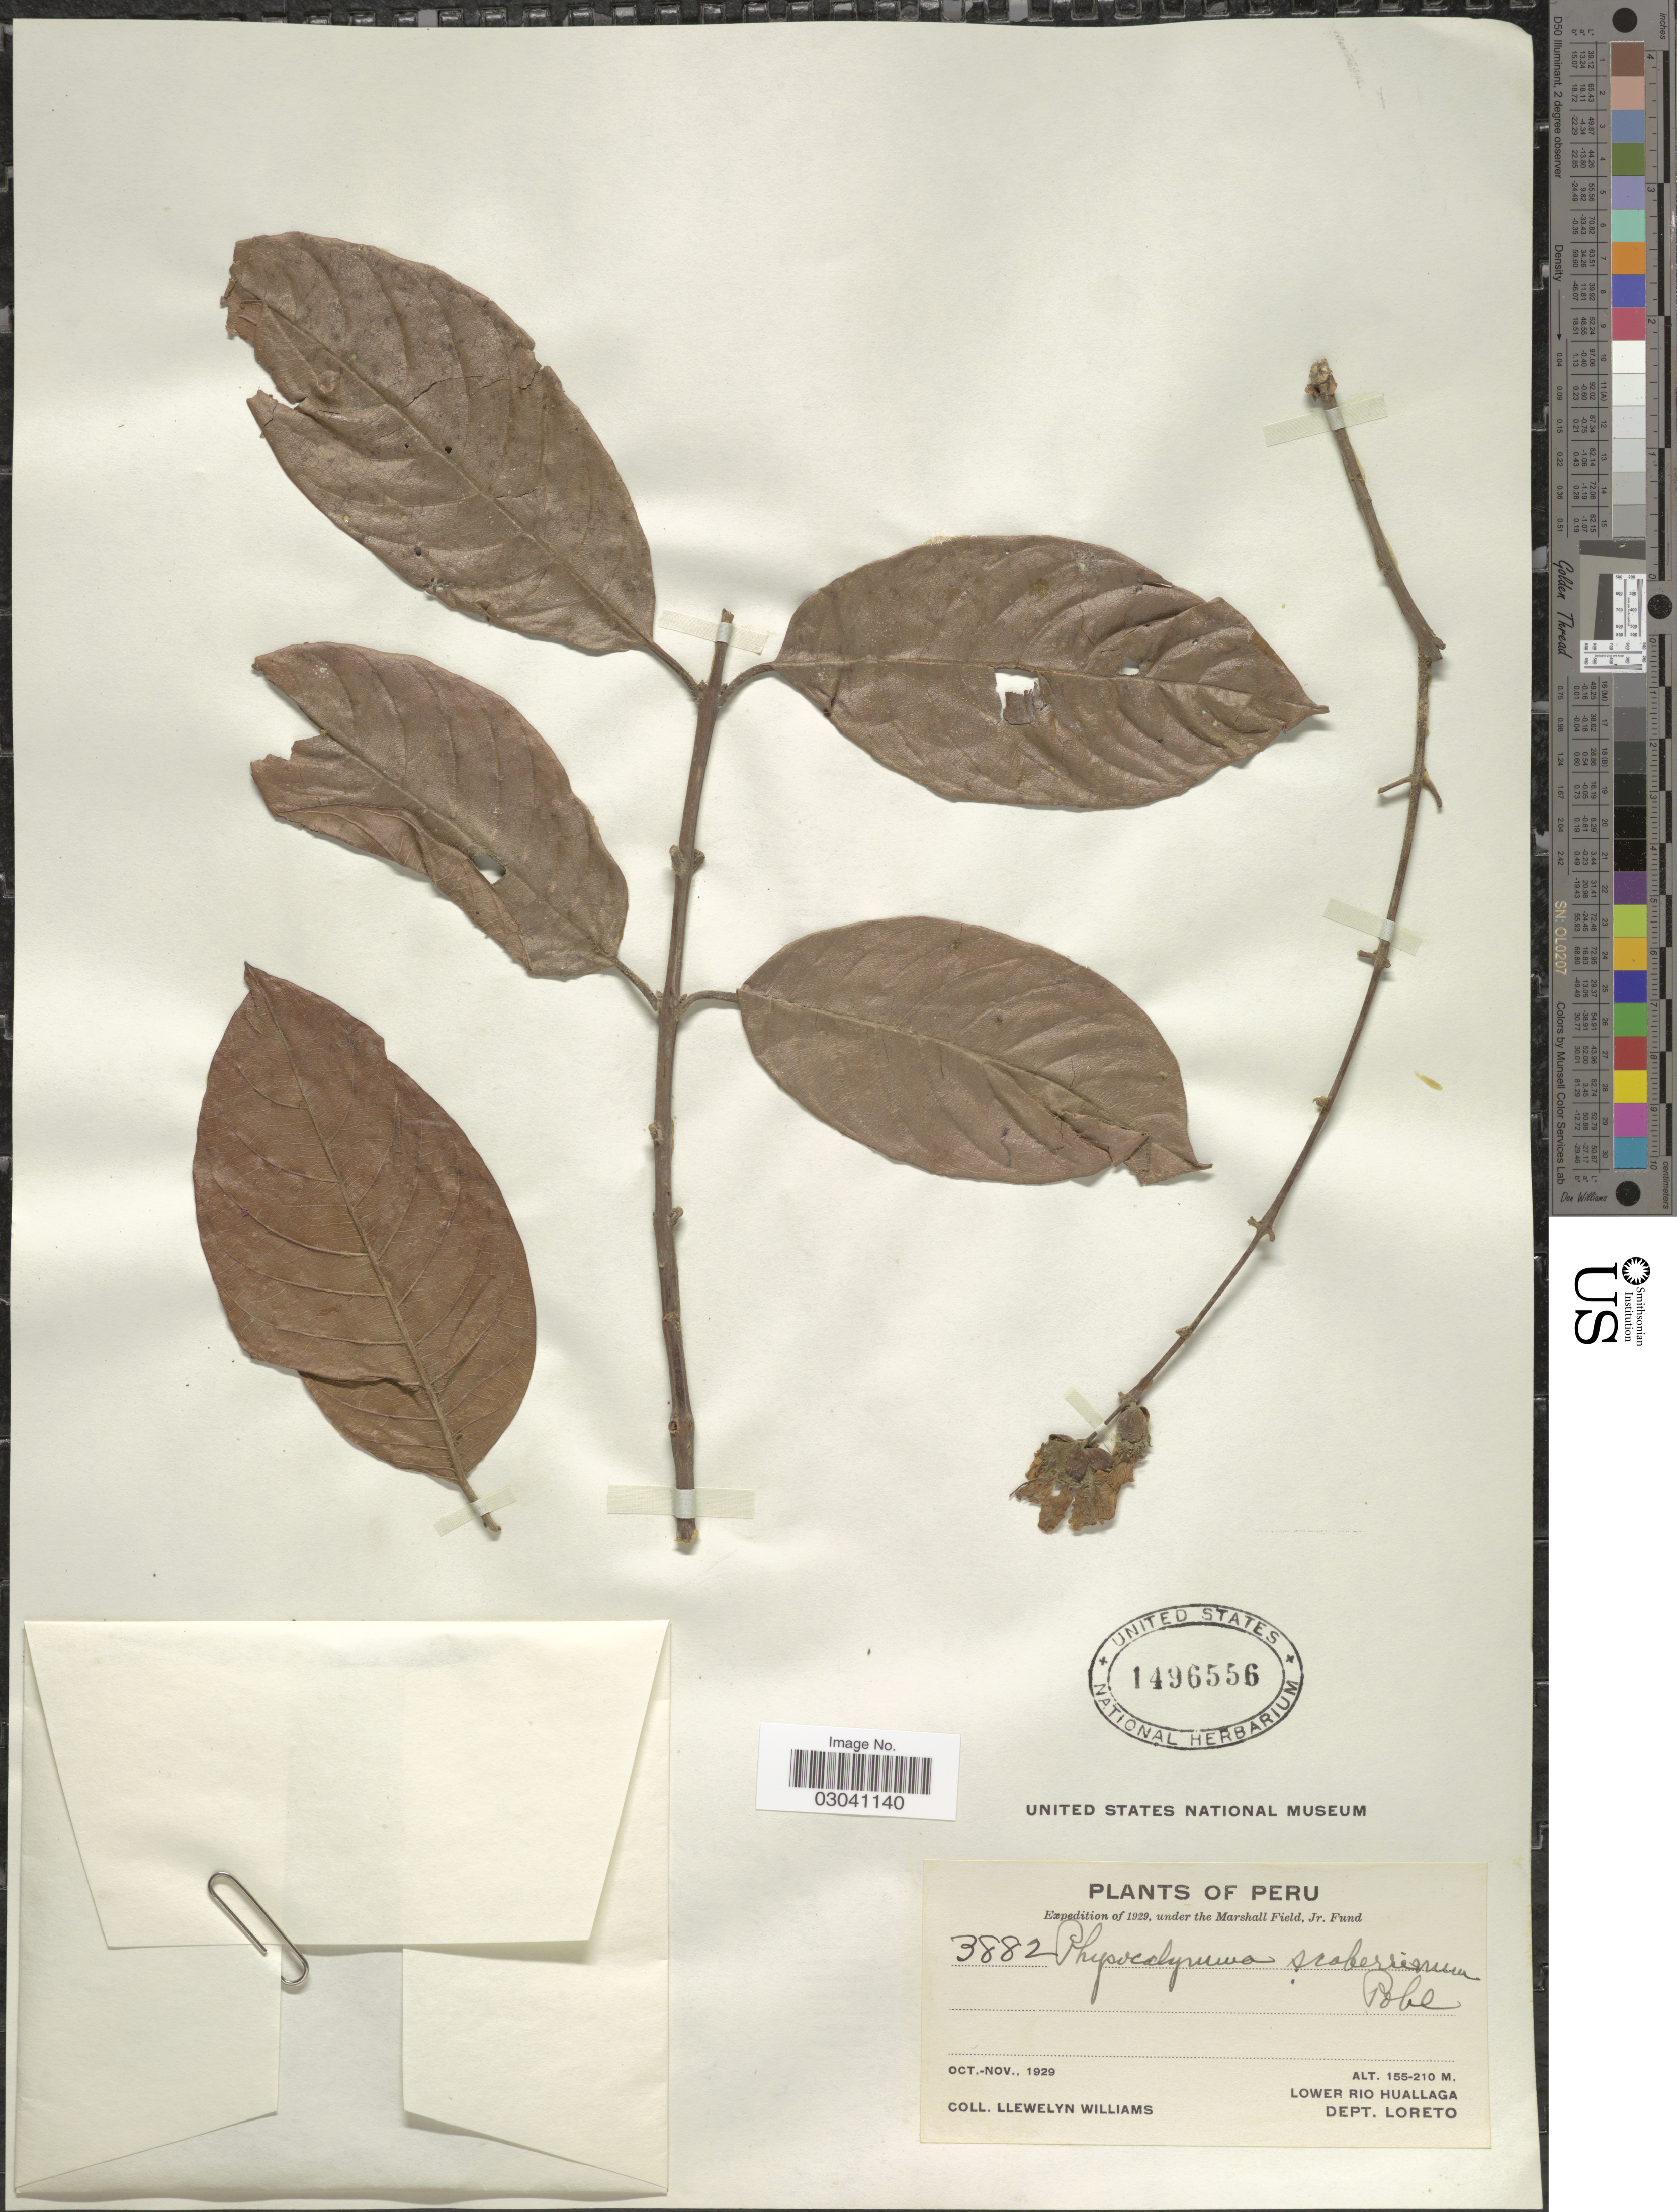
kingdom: Plantae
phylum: Tracheophyta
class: Magnoliopsida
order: Myrtales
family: Lythraceae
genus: Physocalymma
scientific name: Physocalymma scaberrimum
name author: Pohl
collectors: Ll. Williams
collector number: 3882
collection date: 1929-10/1929-11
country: Peru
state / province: Loreto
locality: Lower Rio Huallaga, Dept. Loreto.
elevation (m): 155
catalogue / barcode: US 1496556